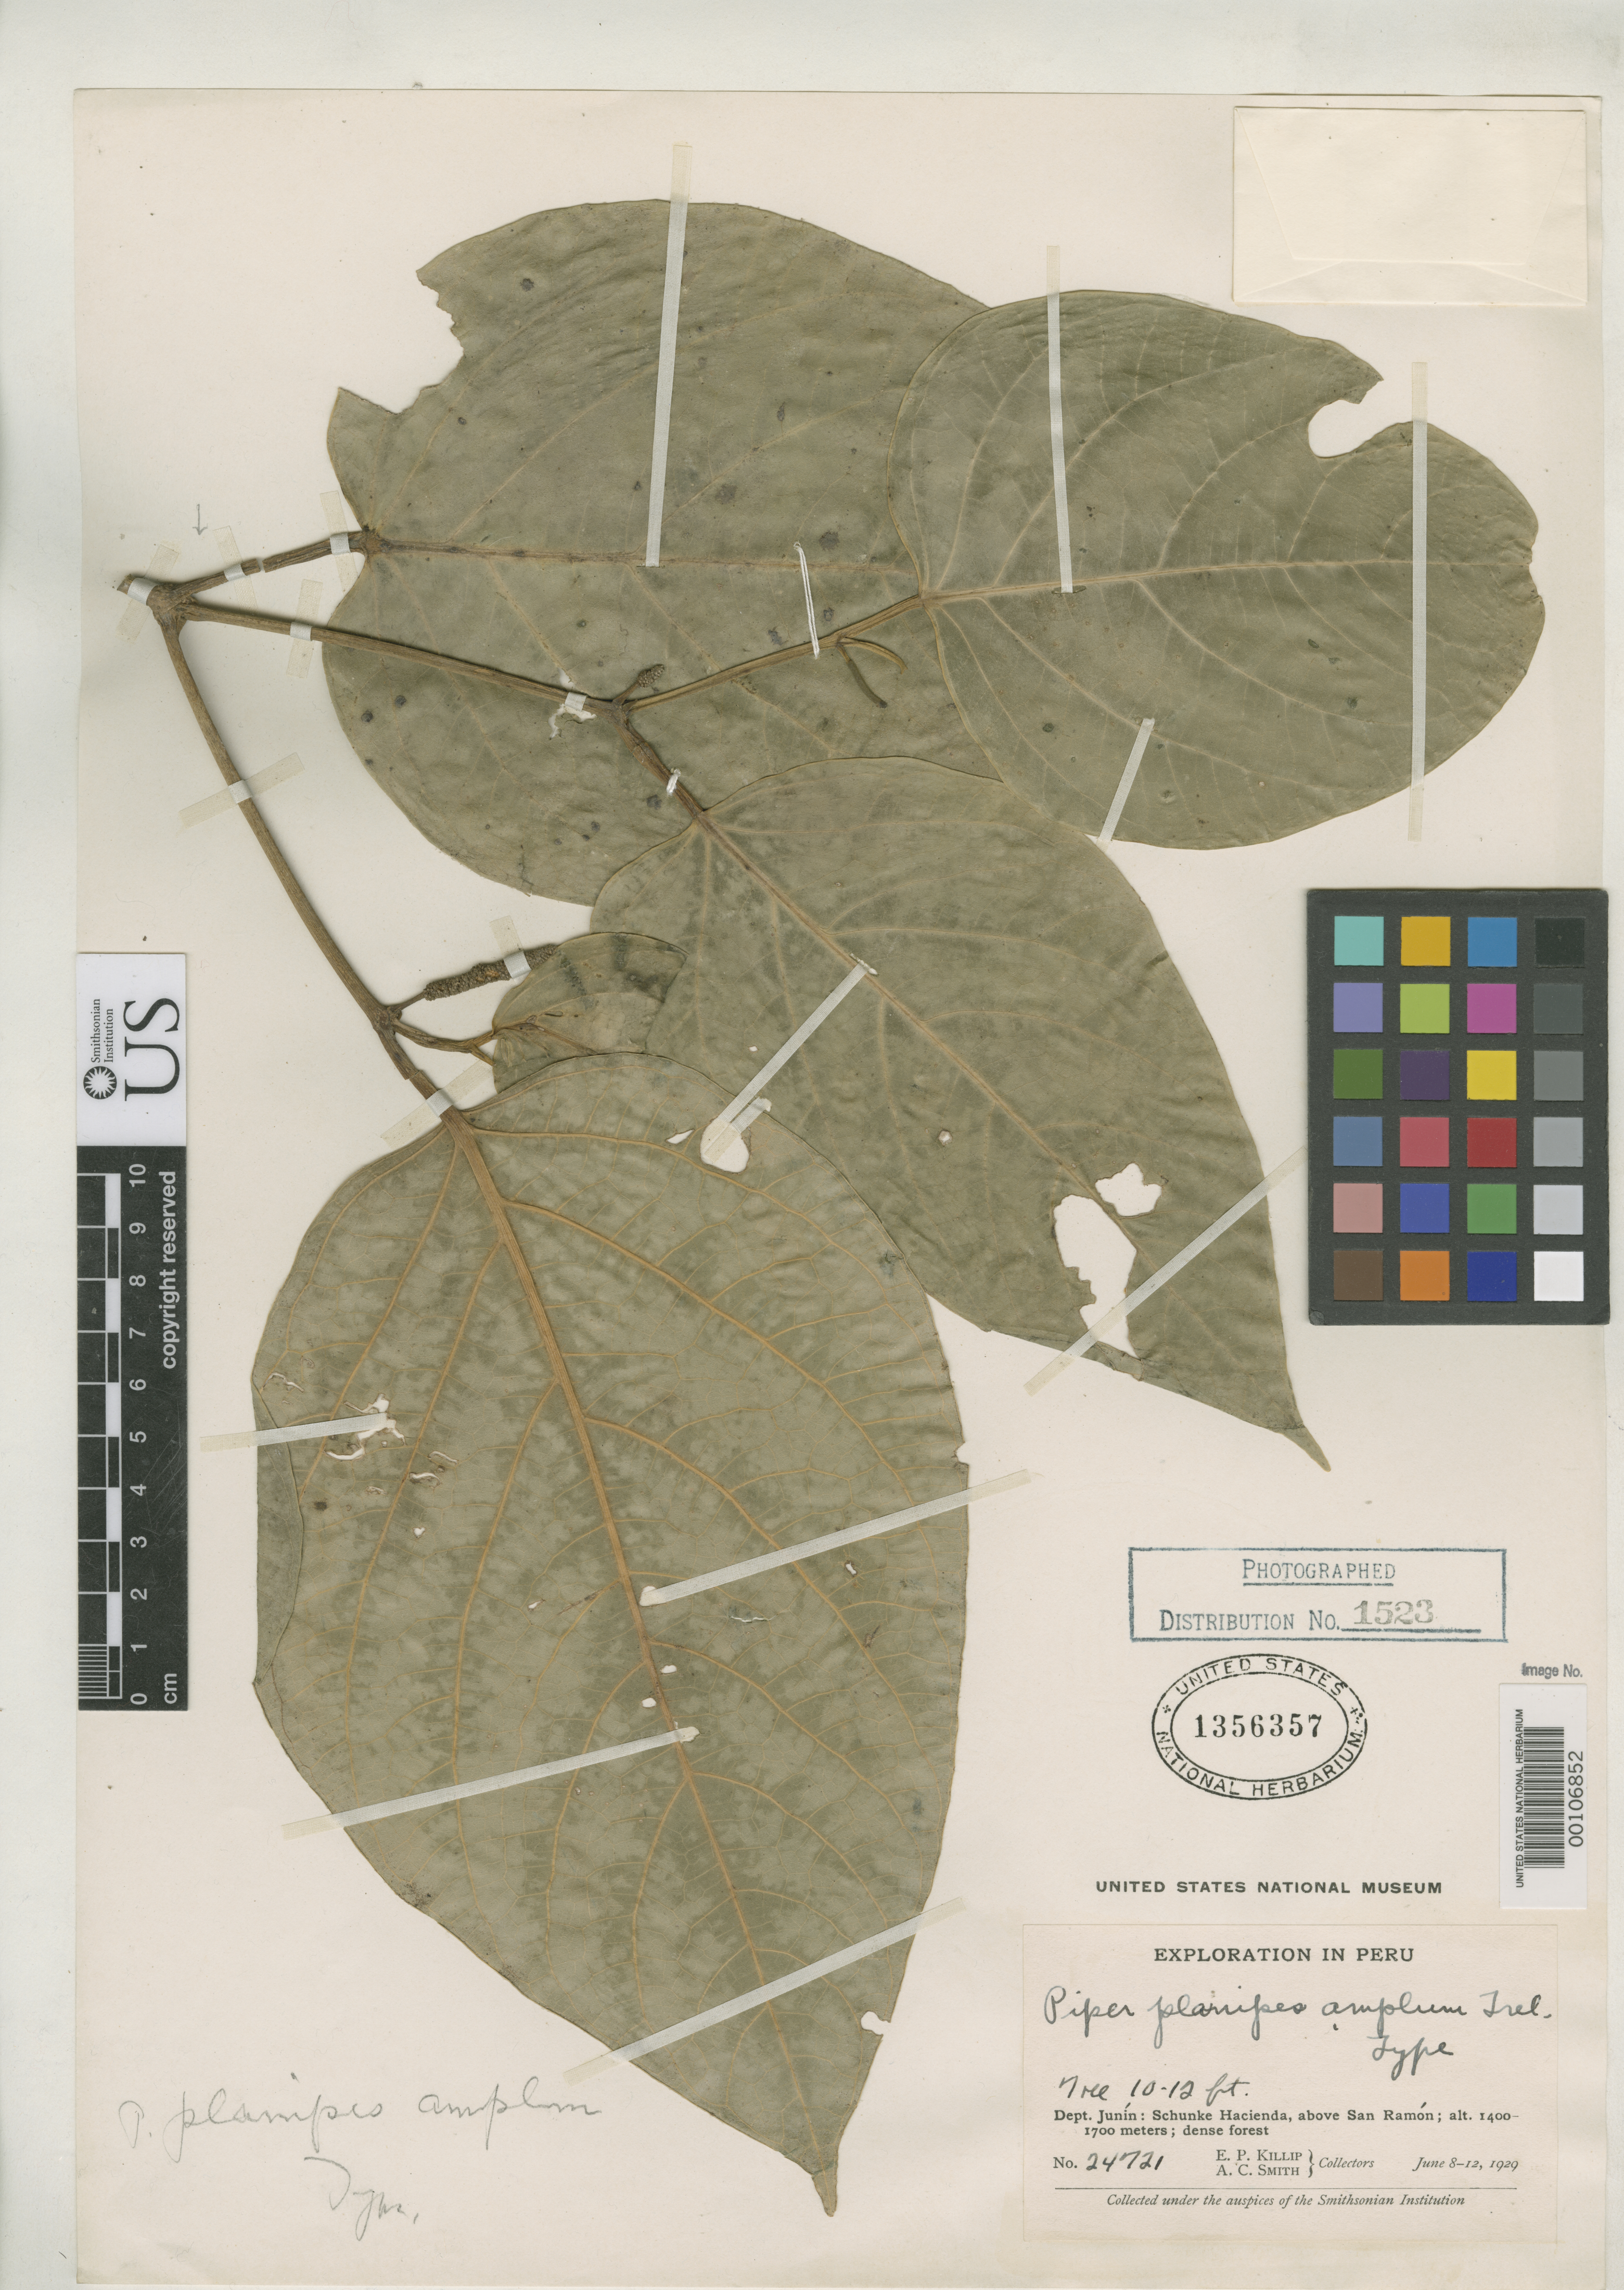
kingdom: Plantae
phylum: Tracheophyta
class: Magnoliopsida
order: Piperales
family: Piperaceae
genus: Piper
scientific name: Piper planipes var. amplum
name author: Trel.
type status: Holotype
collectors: E. P. Killip & A. C. Smith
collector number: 24721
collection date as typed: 08 Jun 1929 to 12 Jun 1929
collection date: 1929-06-08/1929-06-12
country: Peru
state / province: Junín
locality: Schunke Hacienda, above San Ramon.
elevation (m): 1400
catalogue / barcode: US 1356357